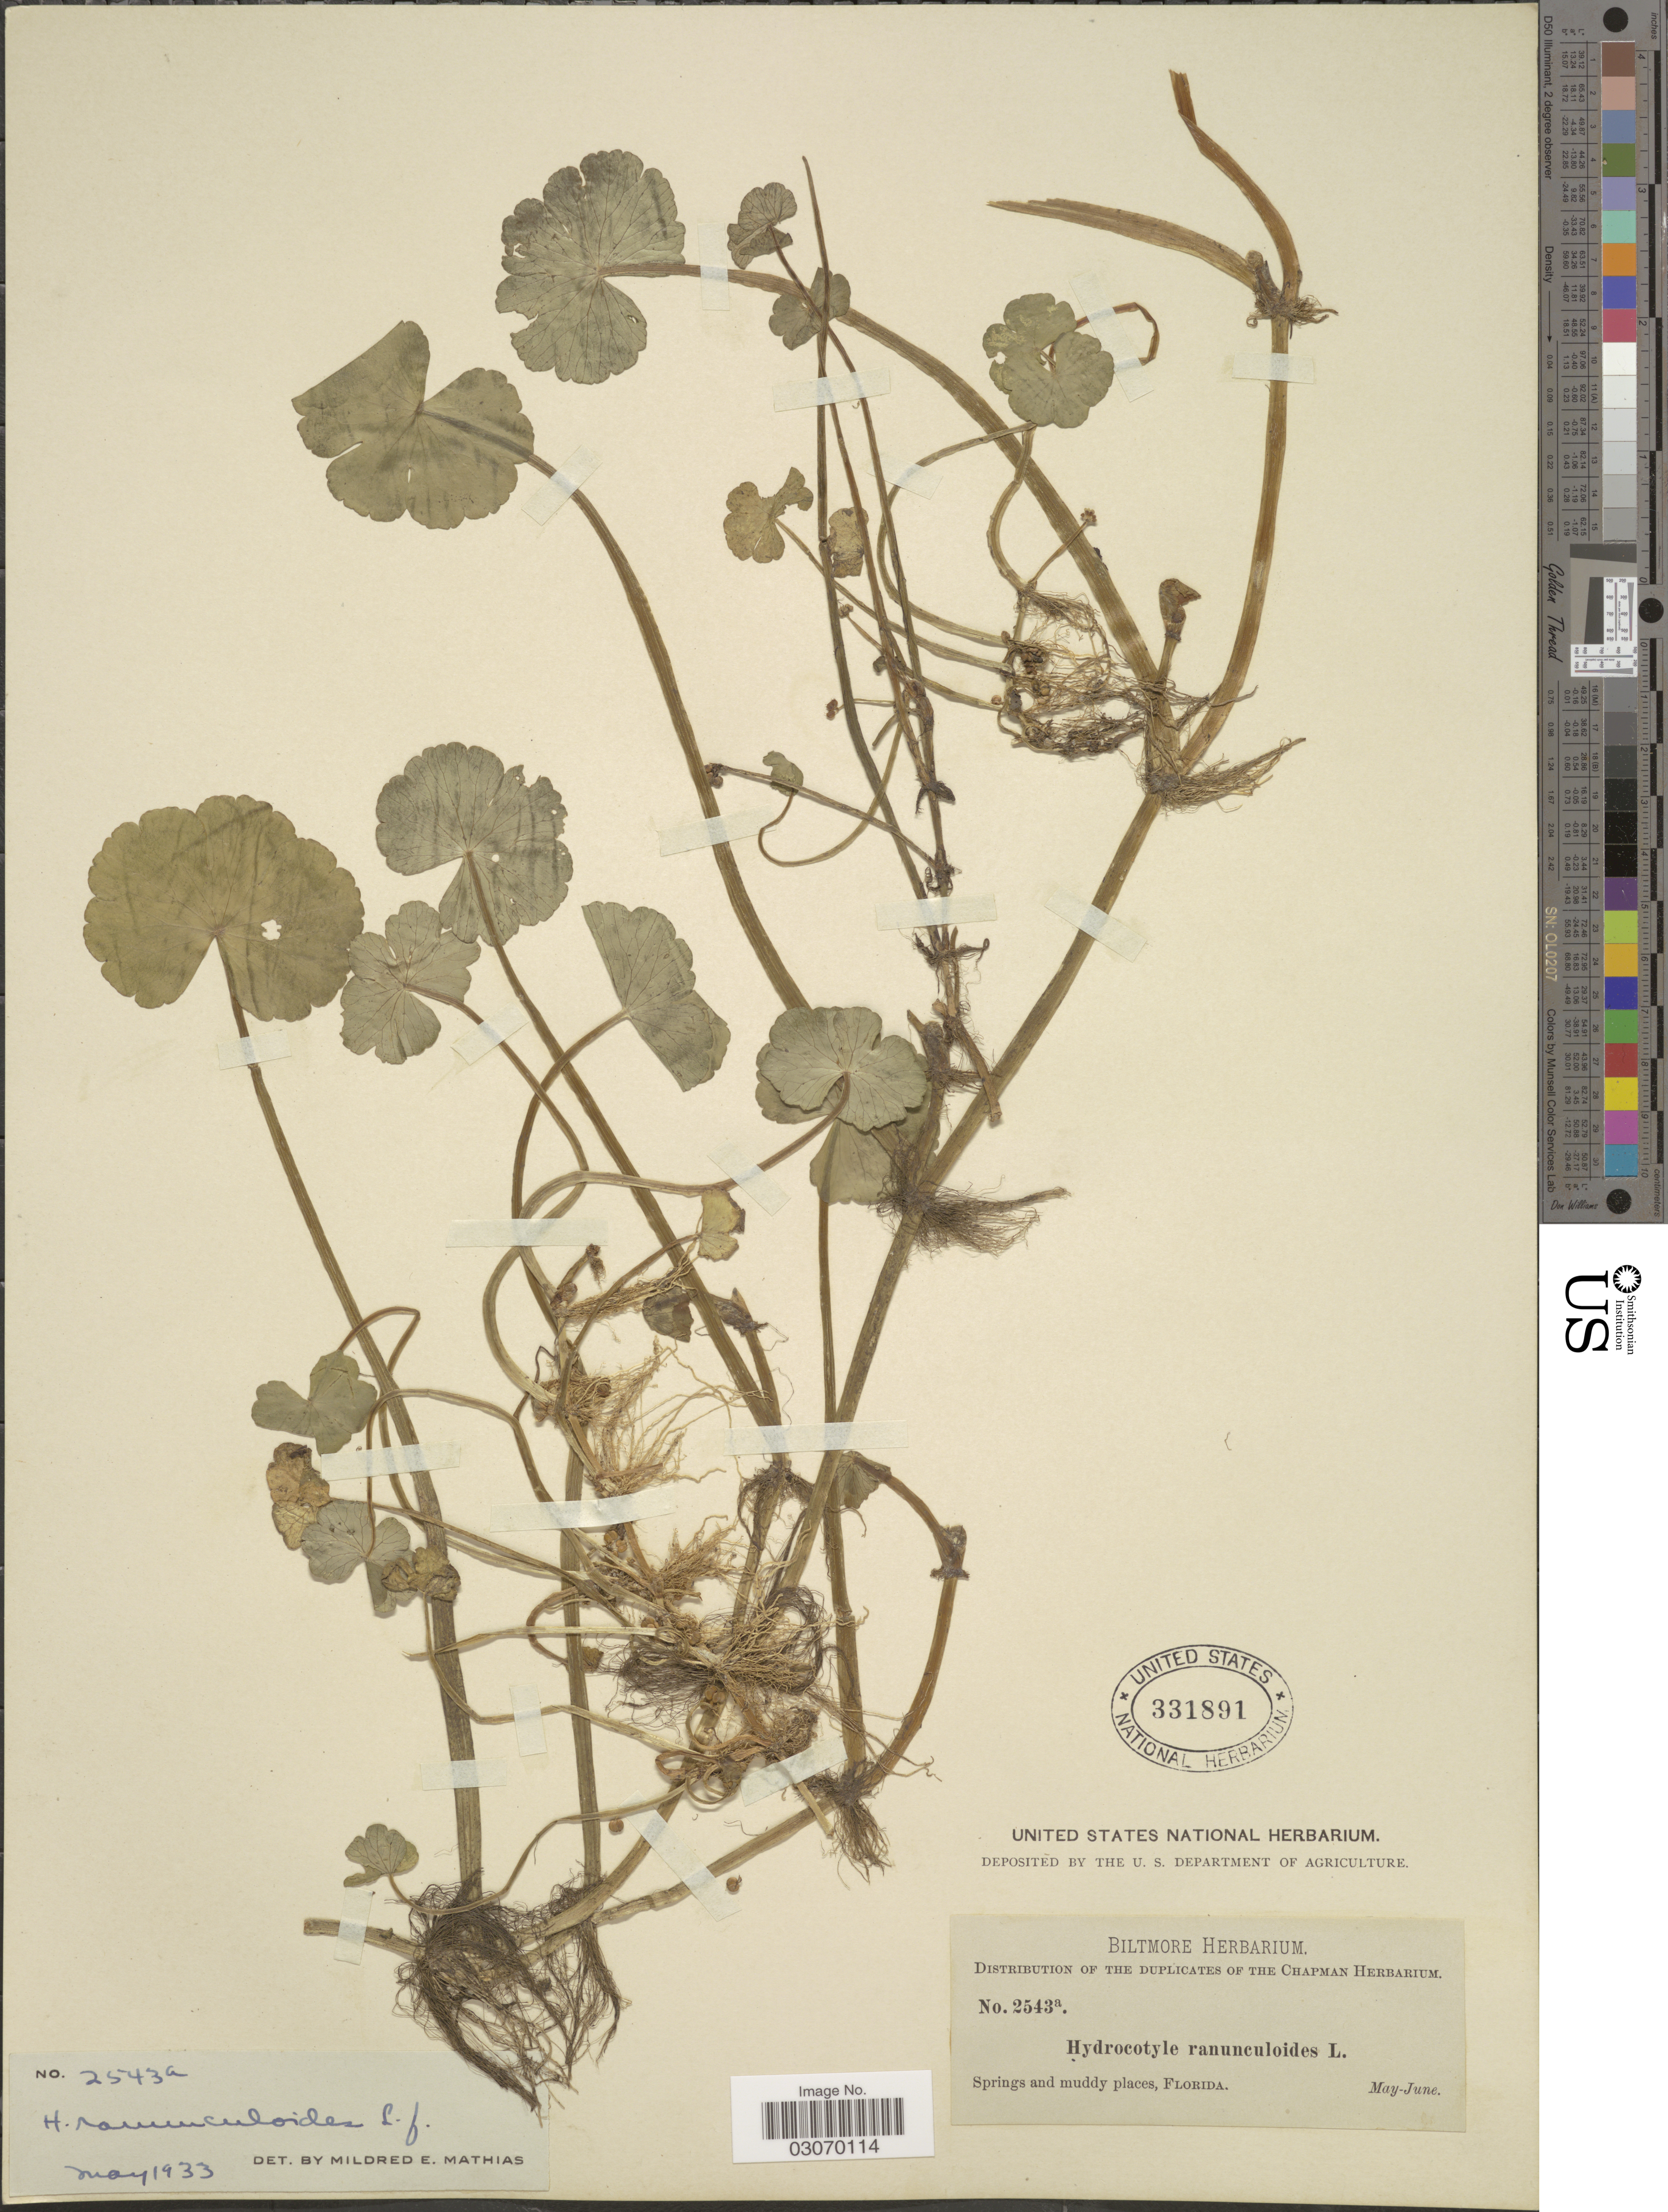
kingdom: Plantae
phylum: Tracheophyta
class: Magnoliopsida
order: Apiales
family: Araliaceae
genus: Hydrocotyle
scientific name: Hydrocotyle ranunculoides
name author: L. f.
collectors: ex herb. Biltmore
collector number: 2543a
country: United States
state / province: Florida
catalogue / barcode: US 331891